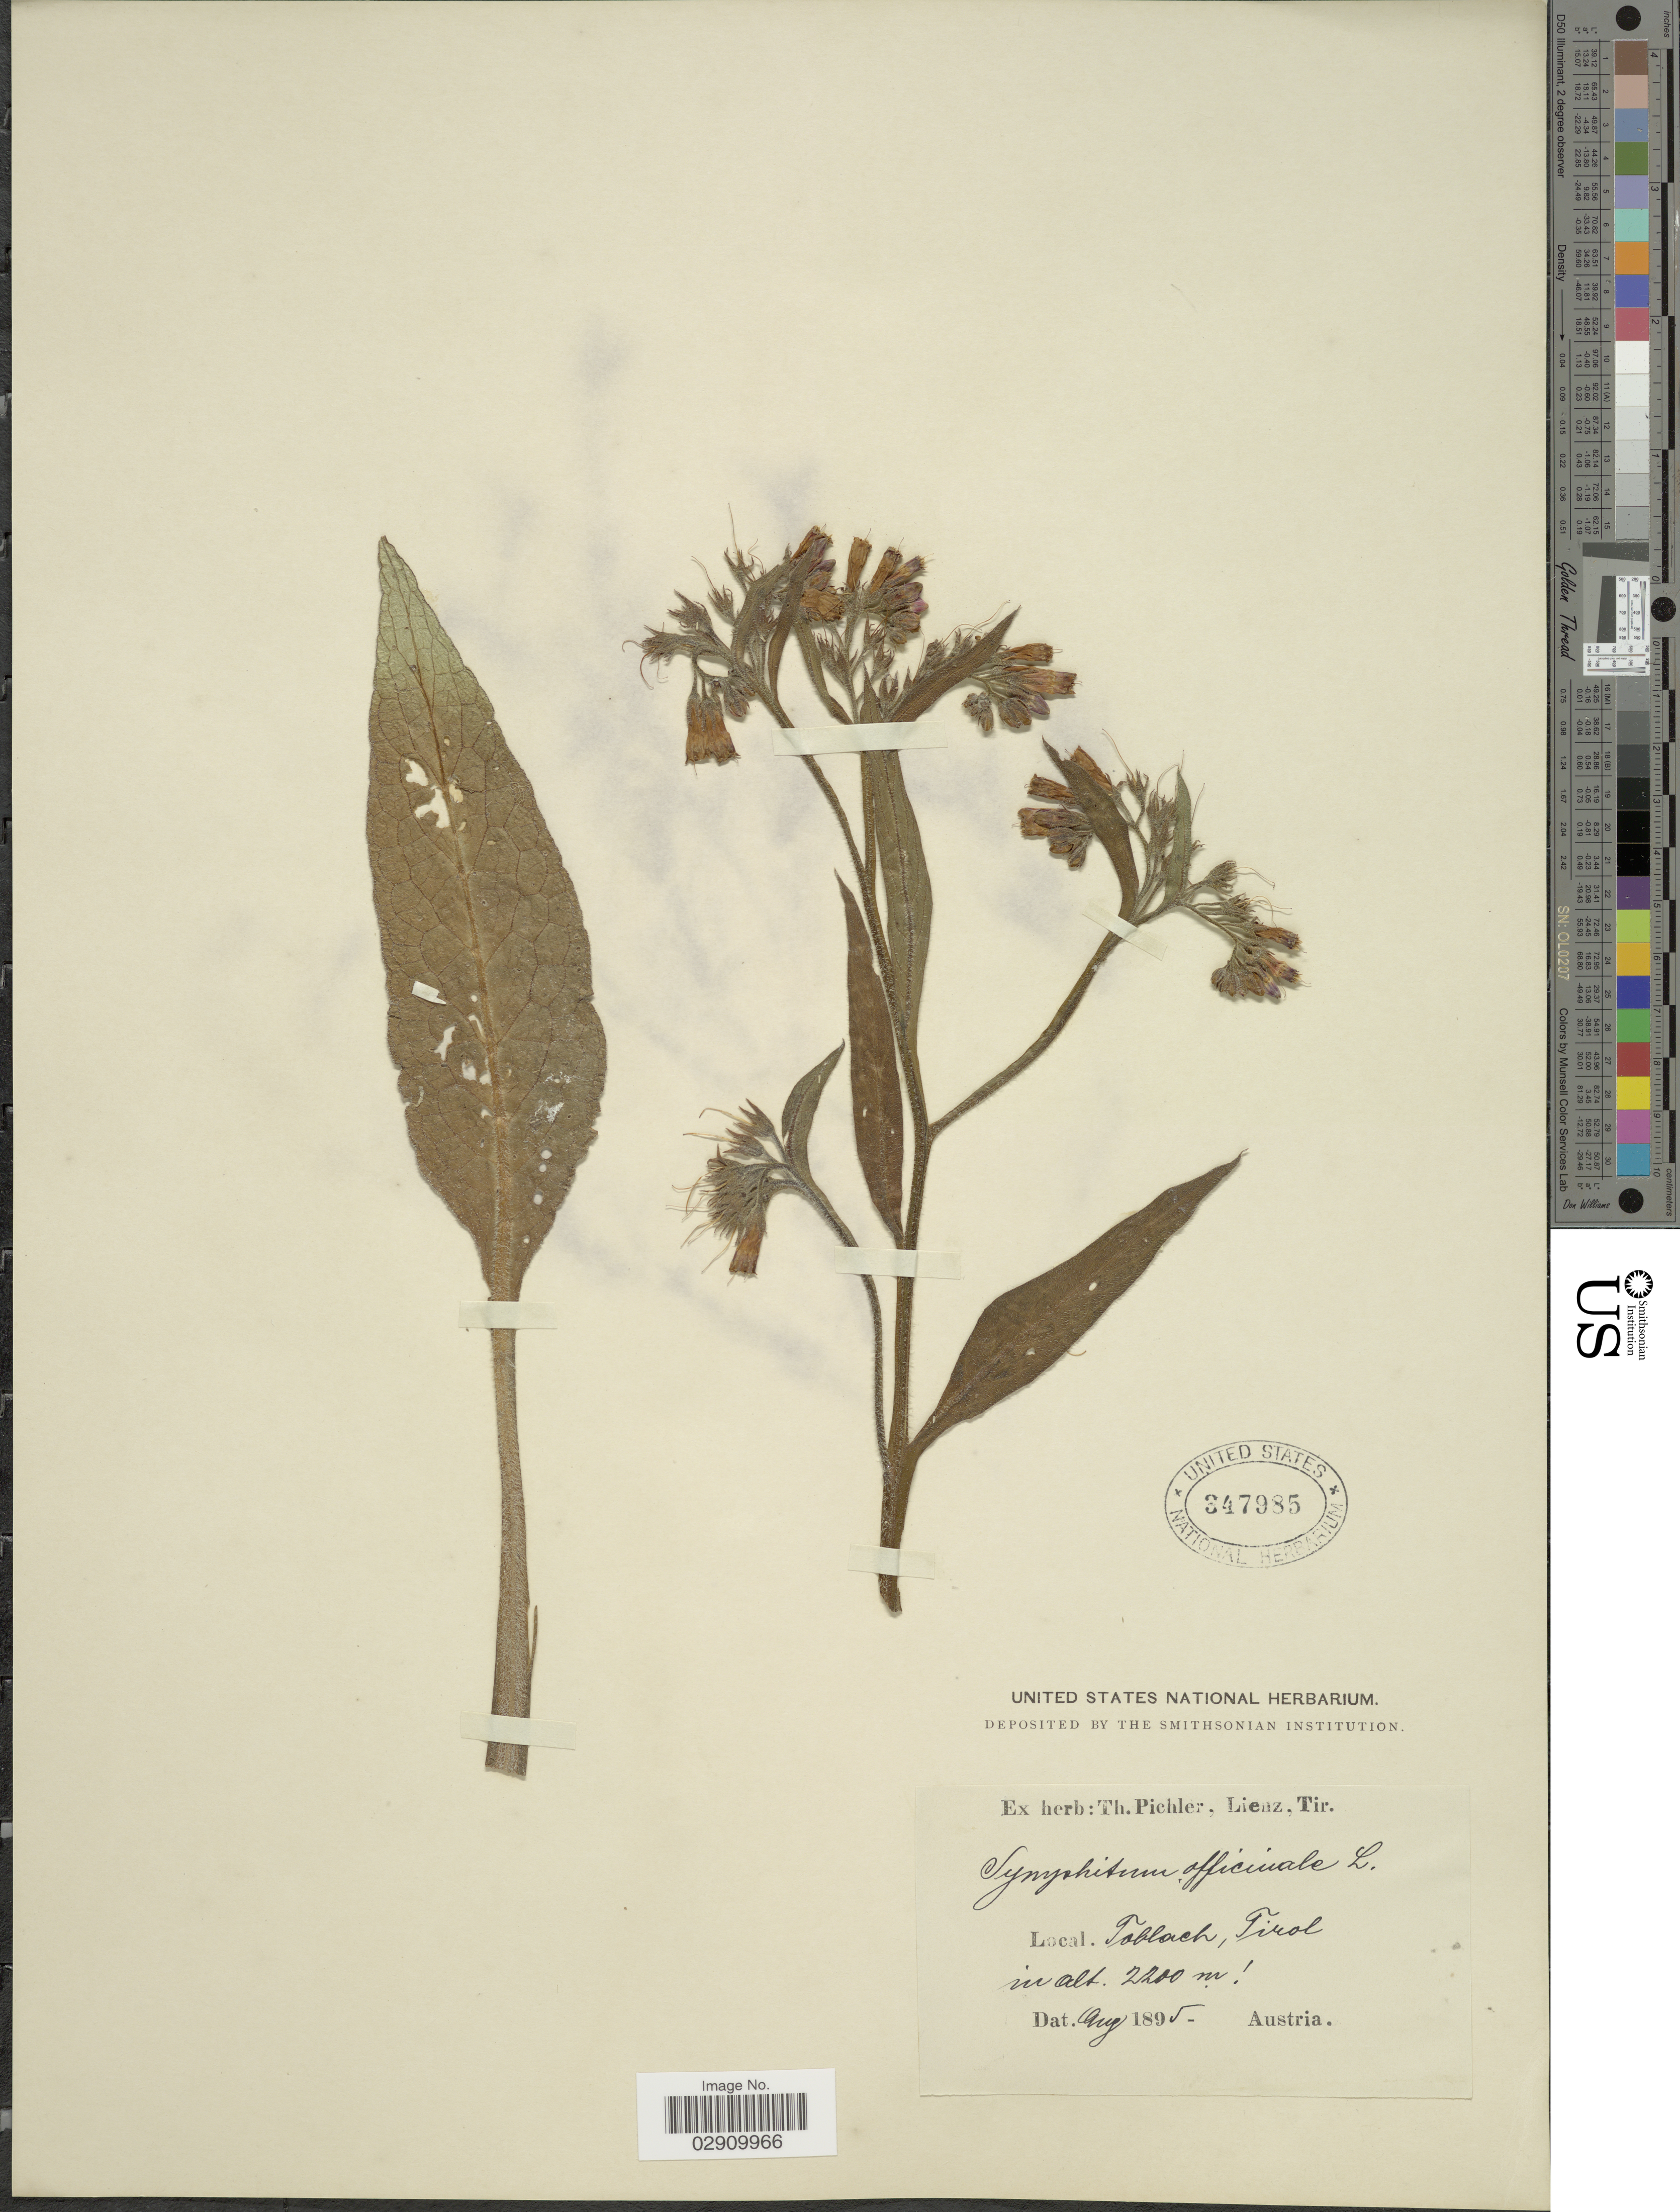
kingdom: Plantae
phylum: Tracheophyta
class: Magnoliopsida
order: Boraginales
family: Boraginaceae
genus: Symphytum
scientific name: Symphytum officinale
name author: L.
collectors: ex herb. T. Pichler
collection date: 1895-08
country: Italy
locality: Toblach, Tirol.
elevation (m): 2200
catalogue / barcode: US 347985